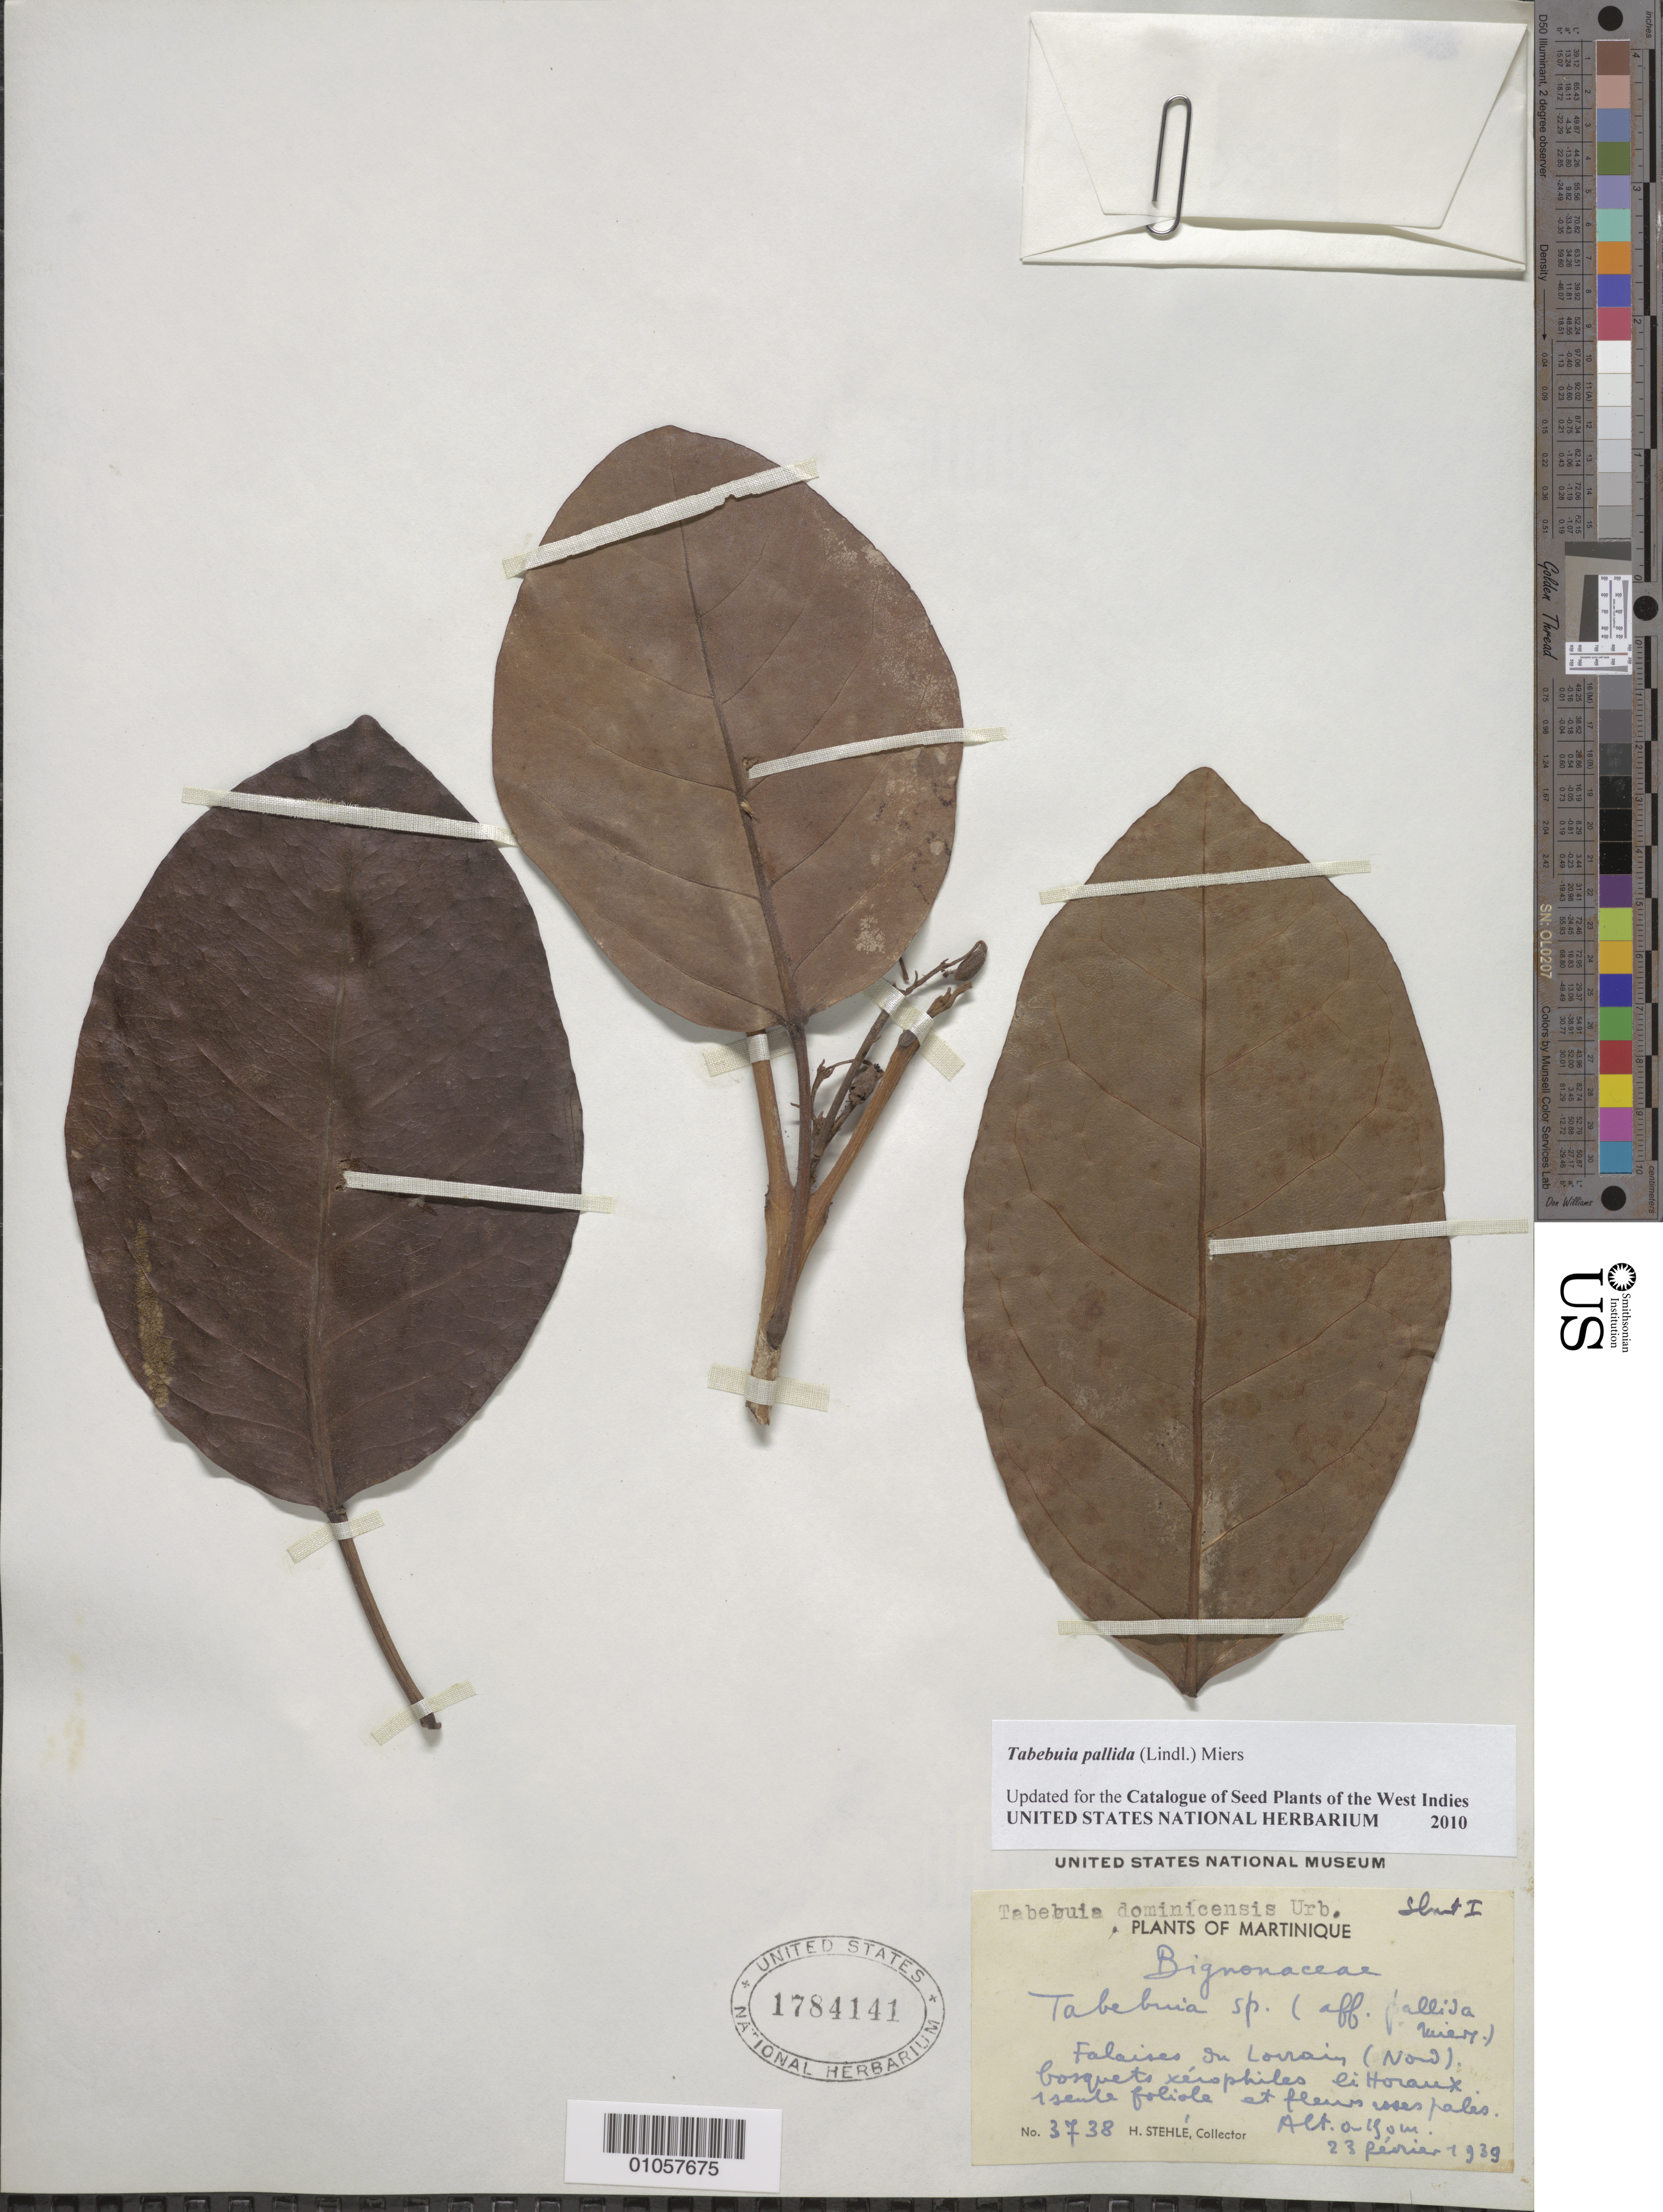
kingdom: Plantae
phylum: Tracheophyta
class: Magnoliopsida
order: Lamiales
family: Bignoniaceae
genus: Tabebuia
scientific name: Tabebuia pallida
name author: (Lindl.) Miers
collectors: H. Stehlé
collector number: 3738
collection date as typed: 23 Feb 1939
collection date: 1939-02-23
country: Martinique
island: Martinique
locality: Lorraine (Nord)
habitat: Falaises, bosquets xérophiles littoraux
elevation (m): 0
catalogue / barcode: US 1784141